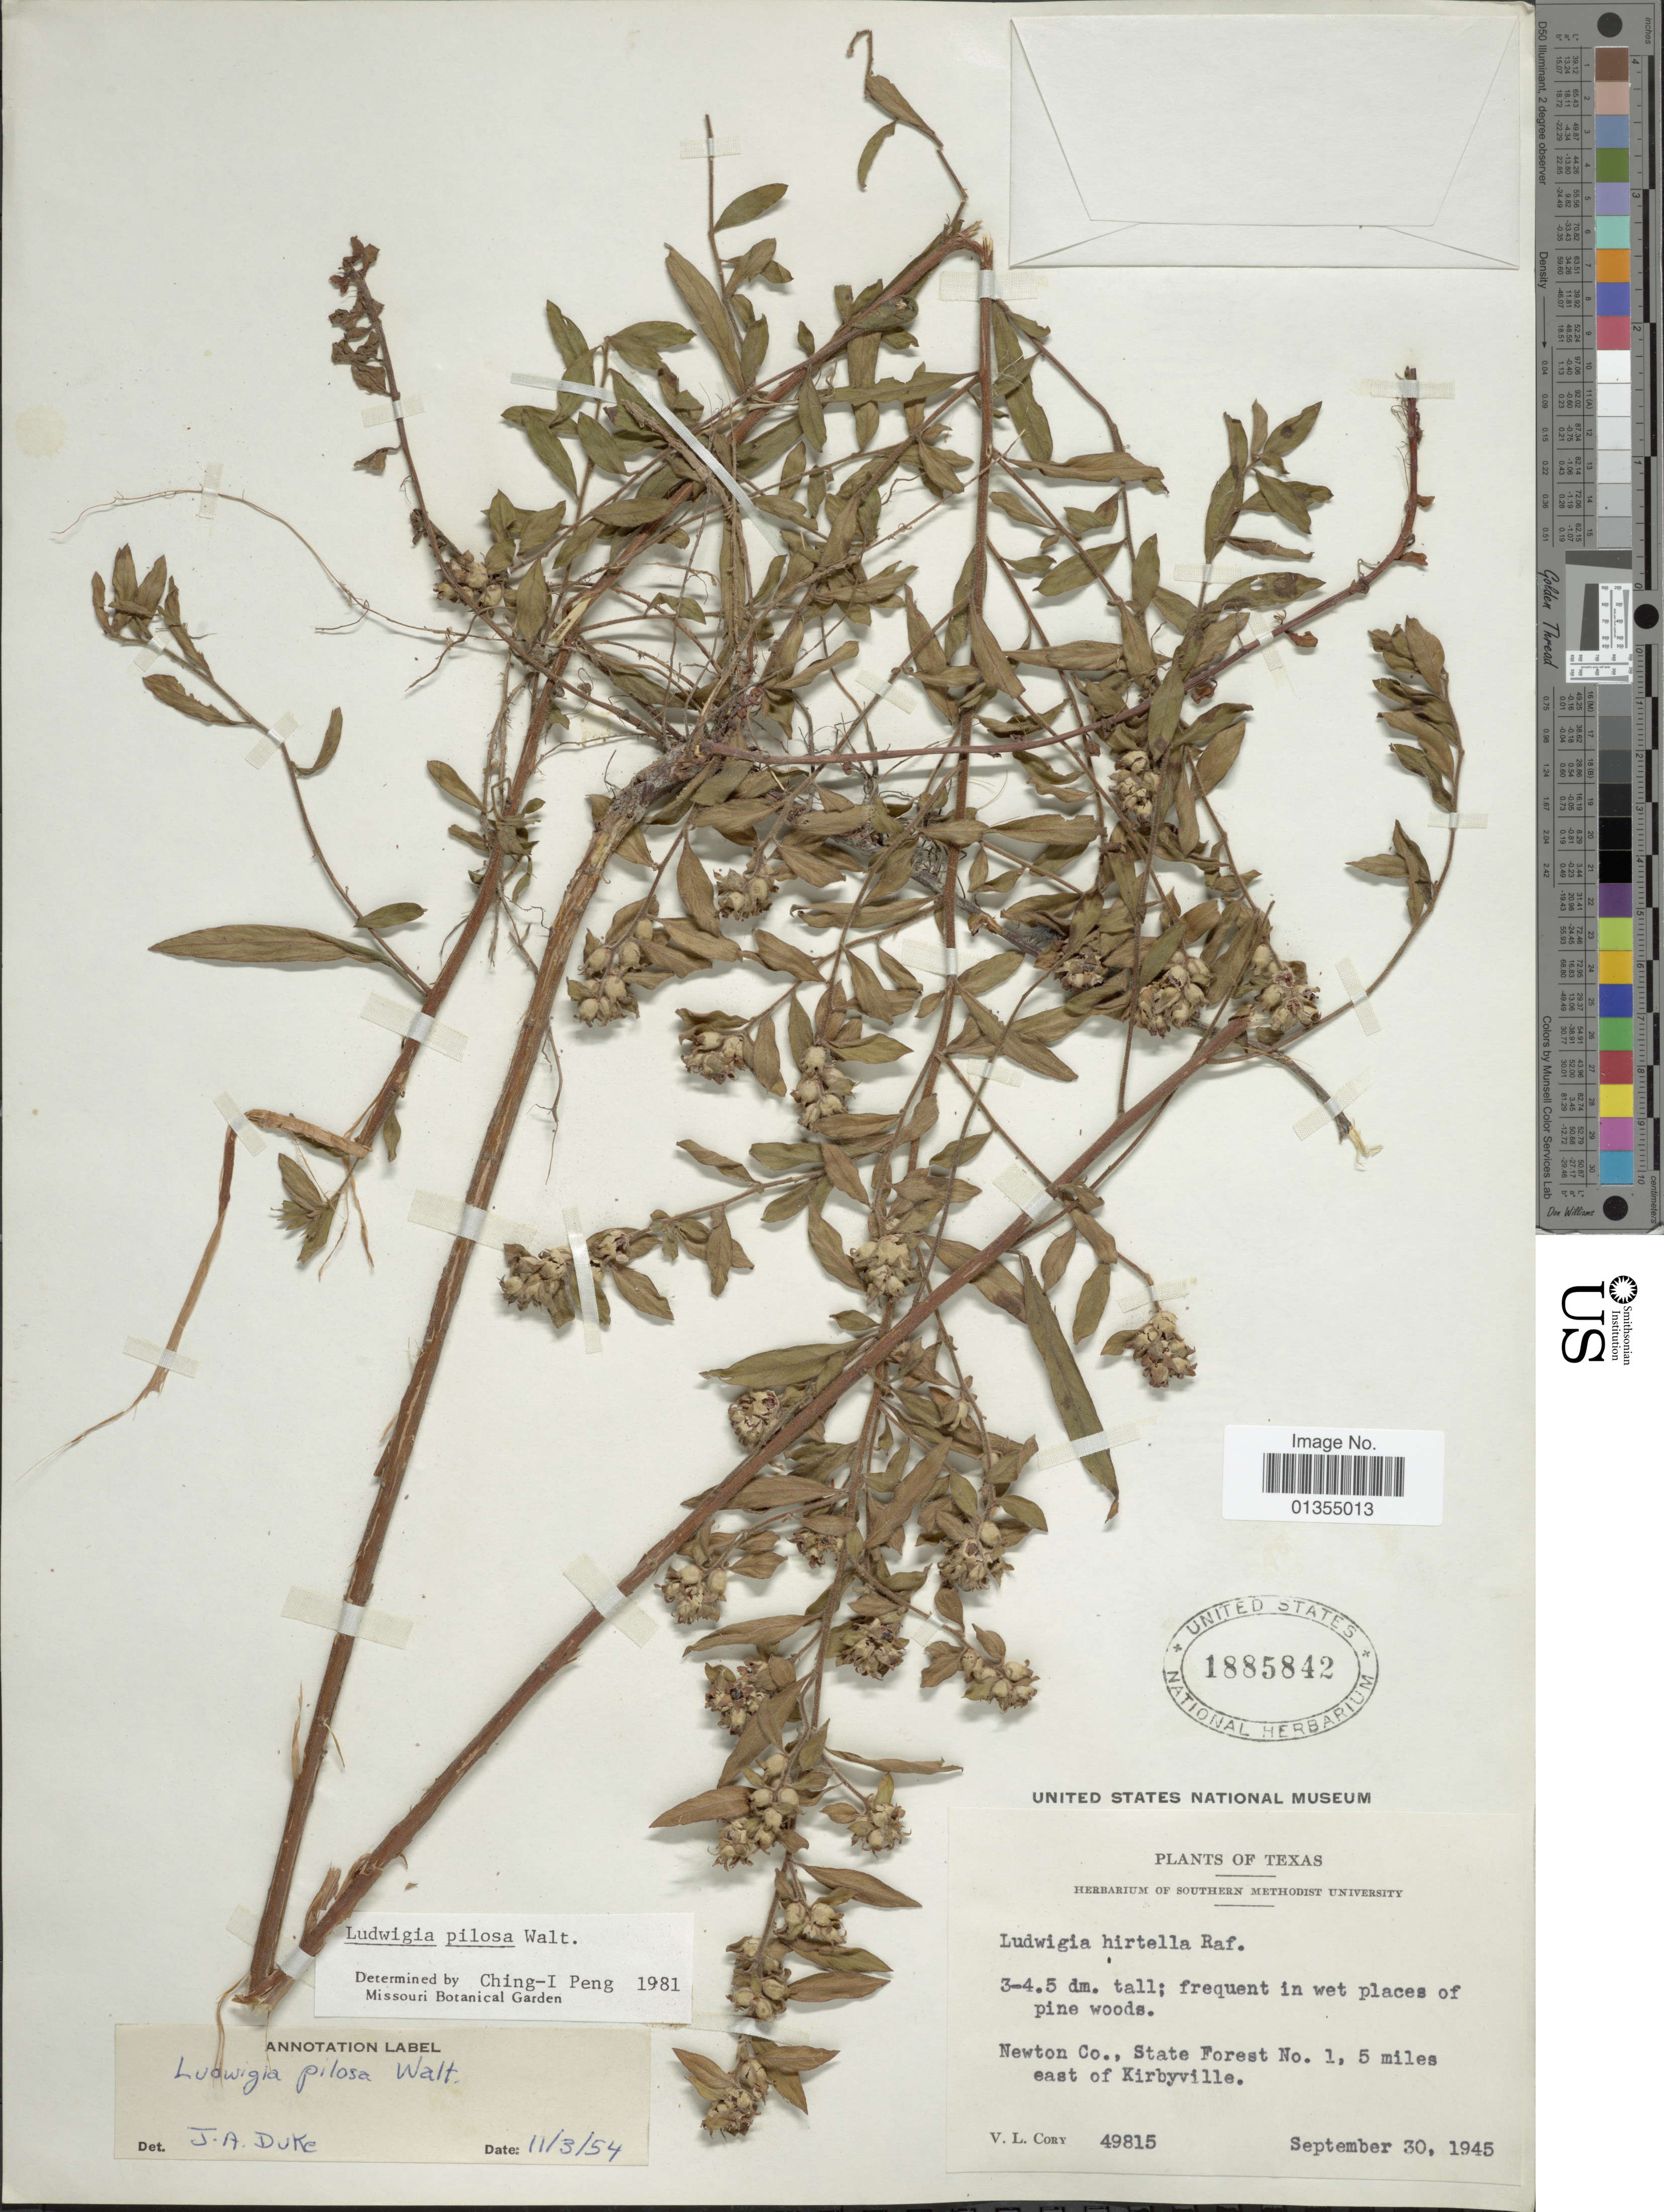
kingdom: Plantae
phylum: Tracheophyta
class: Magnoliopsida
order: Myrtales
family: Onagraceae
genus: Ludwigia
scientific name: Ludwigia pilosa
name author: Walter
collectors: V. Cory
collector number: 49815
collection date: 1945-09-30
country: United States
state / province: Texas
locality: Newton Co., State Forest No. 1, 5 miles east of Kirbyville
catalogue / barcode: US 1885842